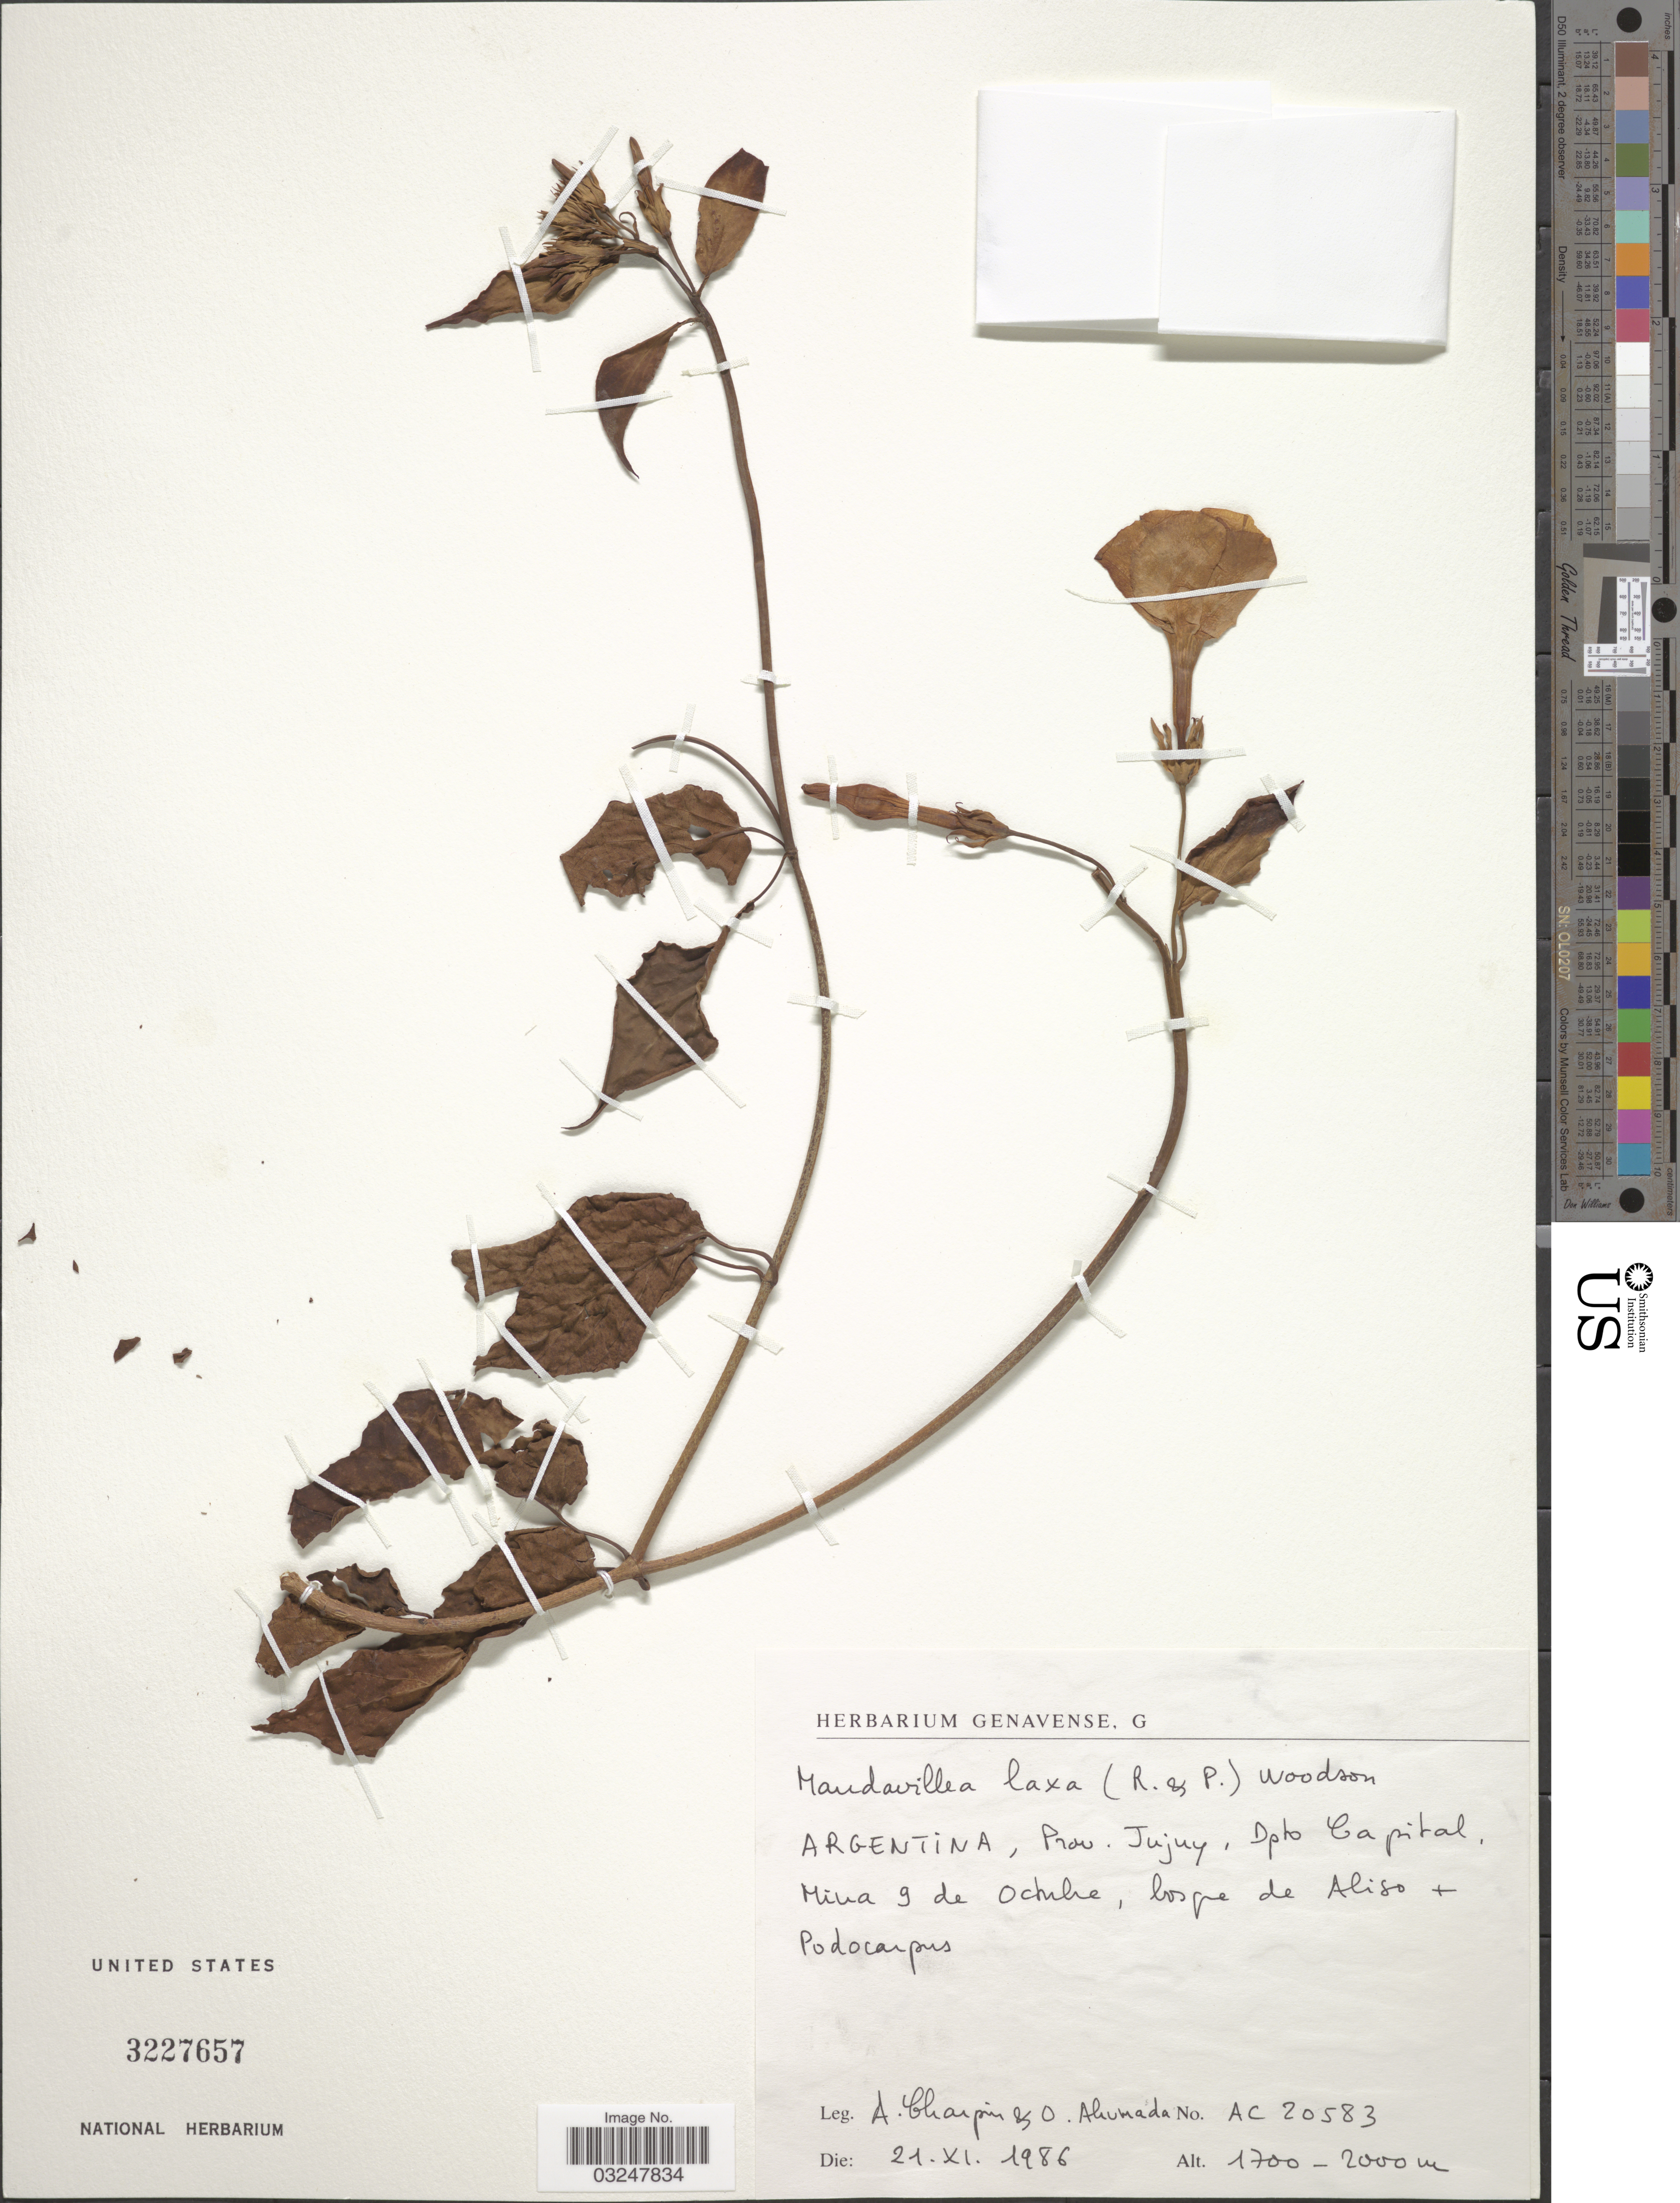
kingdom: Plantae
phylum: Tracheophyta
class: Magnoliopsida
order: Gentianales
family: Apocynaceae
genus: Mandevilla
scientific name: Mandevilla laxa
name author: (Ruiz & Pav.) J. Woodson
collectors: A. Charpin & O. Ahumada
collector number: AC 20583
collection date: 1986-11-21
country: Argentina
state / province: Jujuy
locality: Prov. Jujuy, Dpto Capital, Mina 9 de Octubre.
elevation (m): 1700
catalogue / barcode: US 3227657